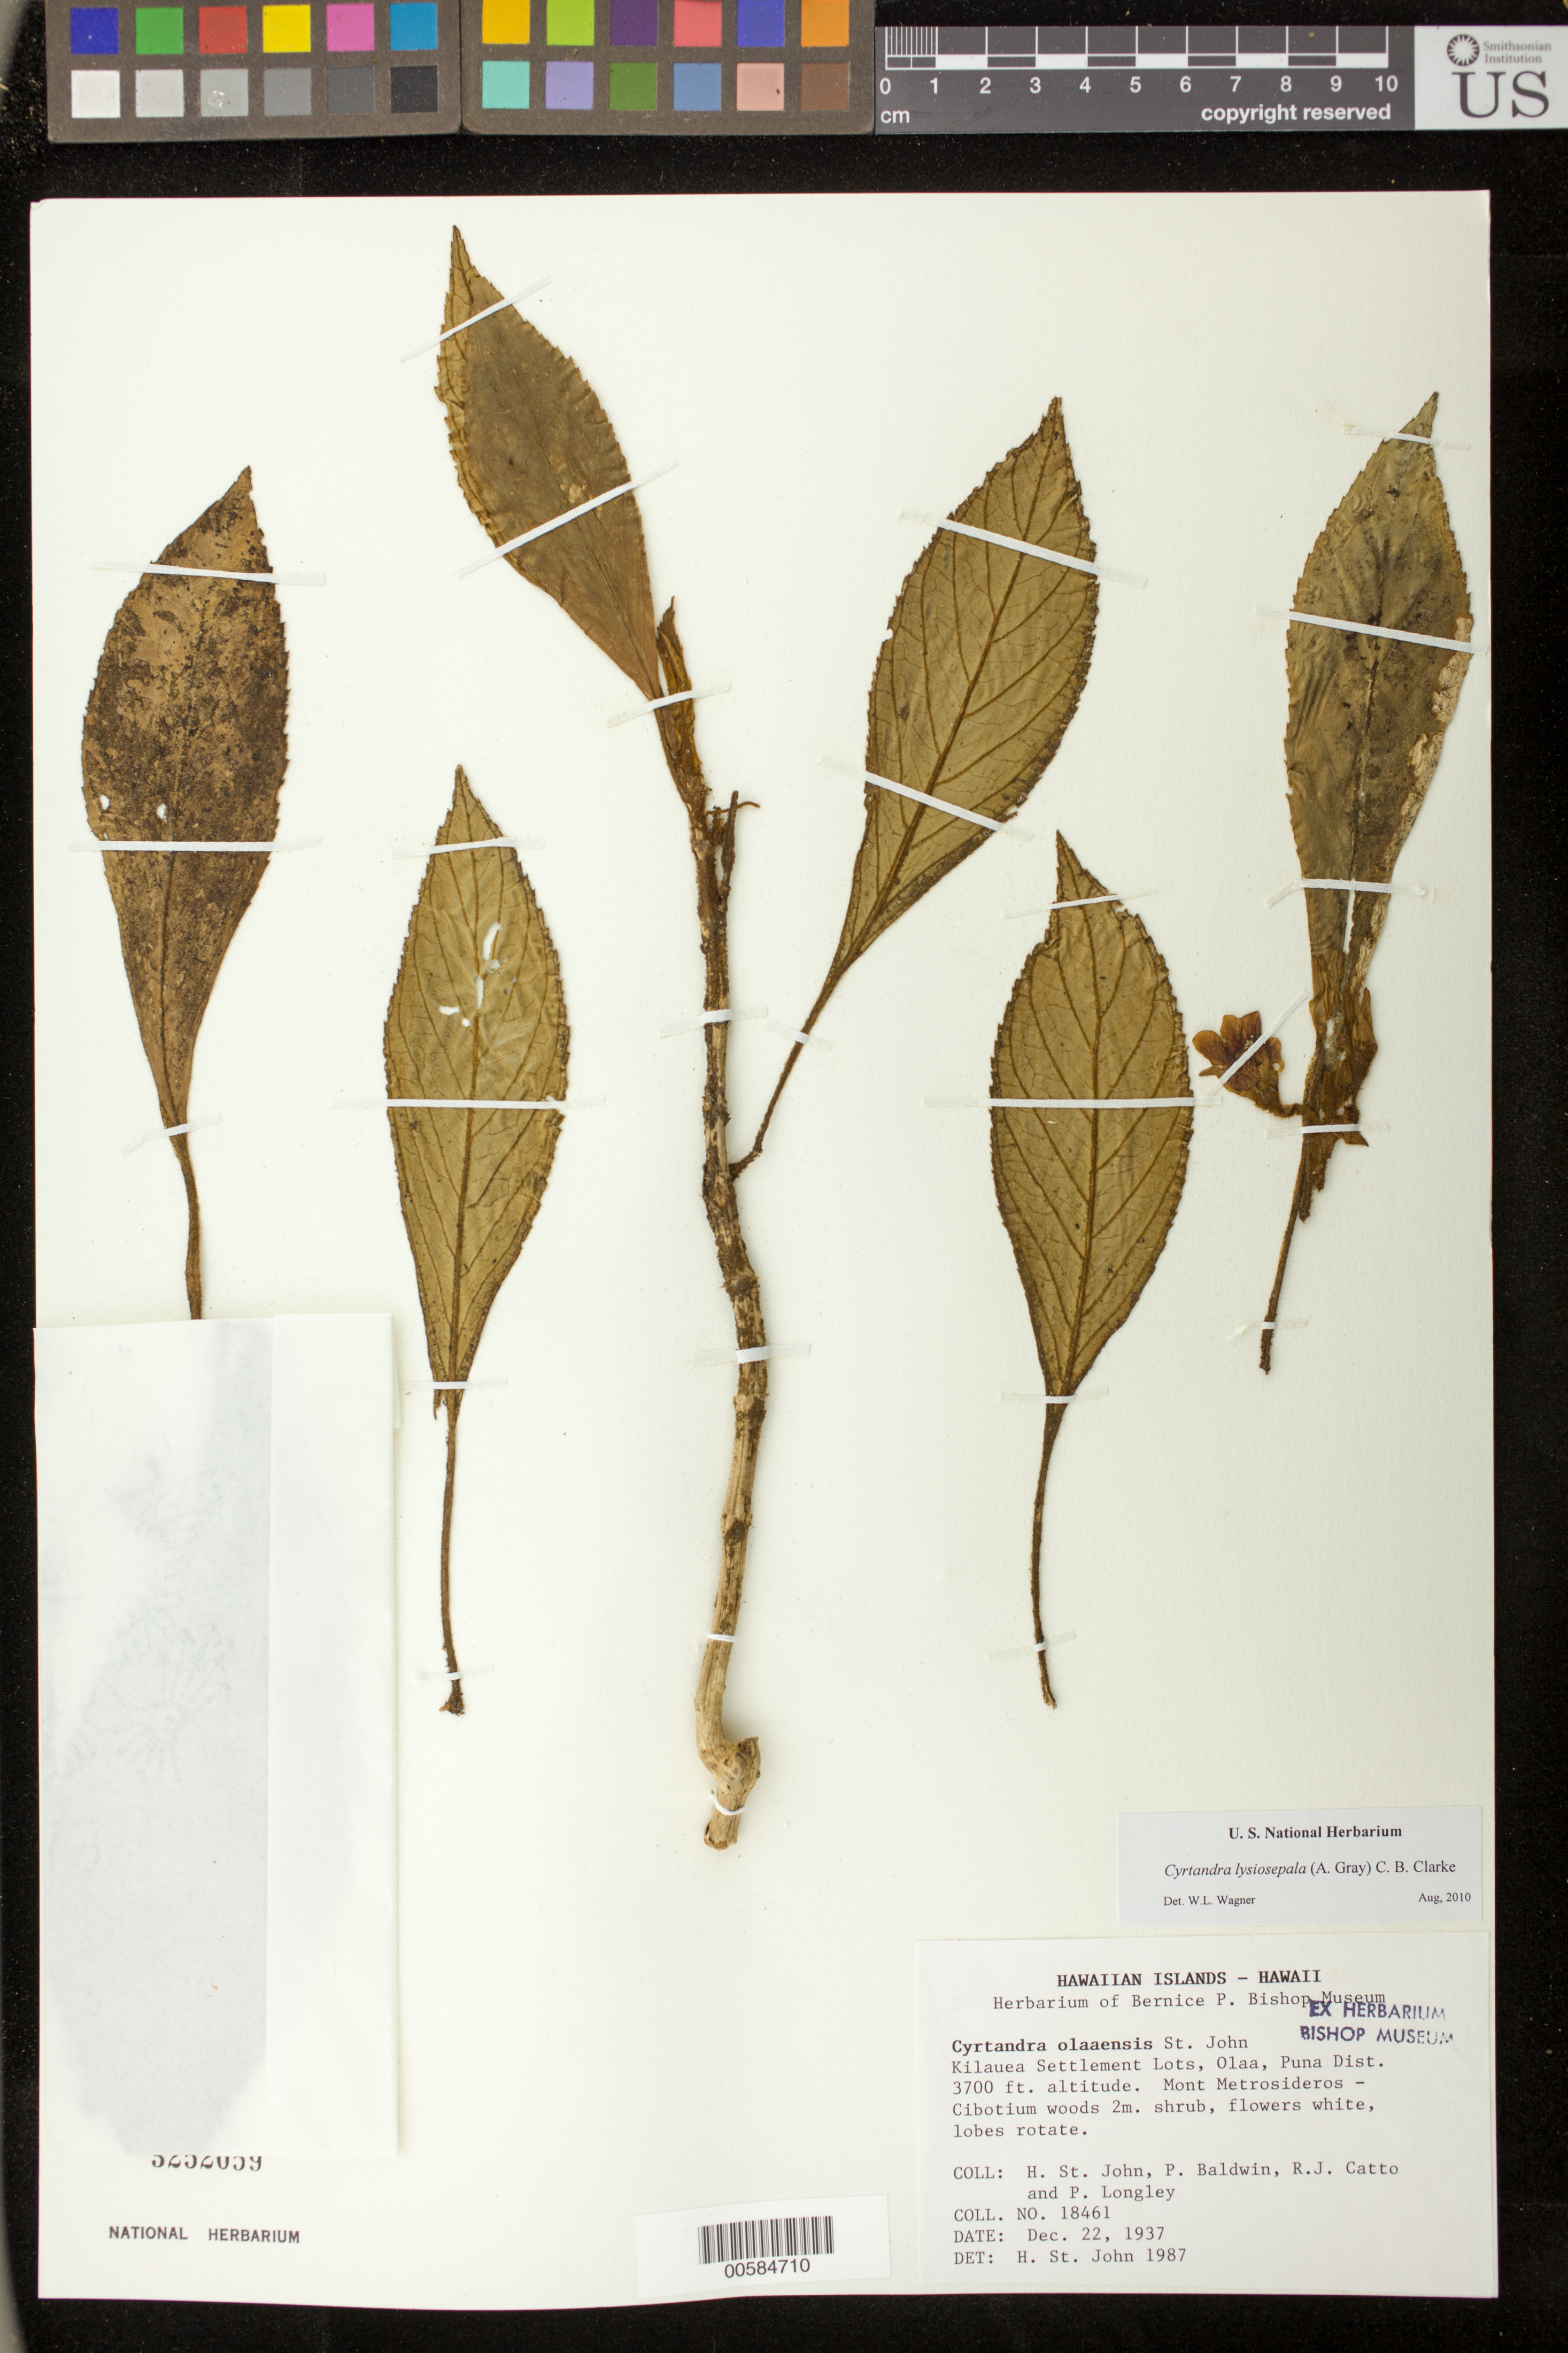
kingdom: Plantae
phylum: Tracheophyta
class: Magnoliopsida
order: Lamiales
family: Gesneriaceae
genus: Cyrtandra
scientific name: Cyrtandra lysiosepala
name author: (A. Gray) C.B. Clarke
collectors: H. St. John, P. Baldwin, R. Catto & P. Longley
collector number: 18461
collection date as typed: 22 Dec 1937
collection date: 1937-12-22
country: United States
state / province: Hawaii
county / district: Hawaii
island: Hawaii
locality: Kilauea Settlement Lots, Olaa, Puna Dist.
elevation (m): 1128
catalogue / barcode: US 3252059